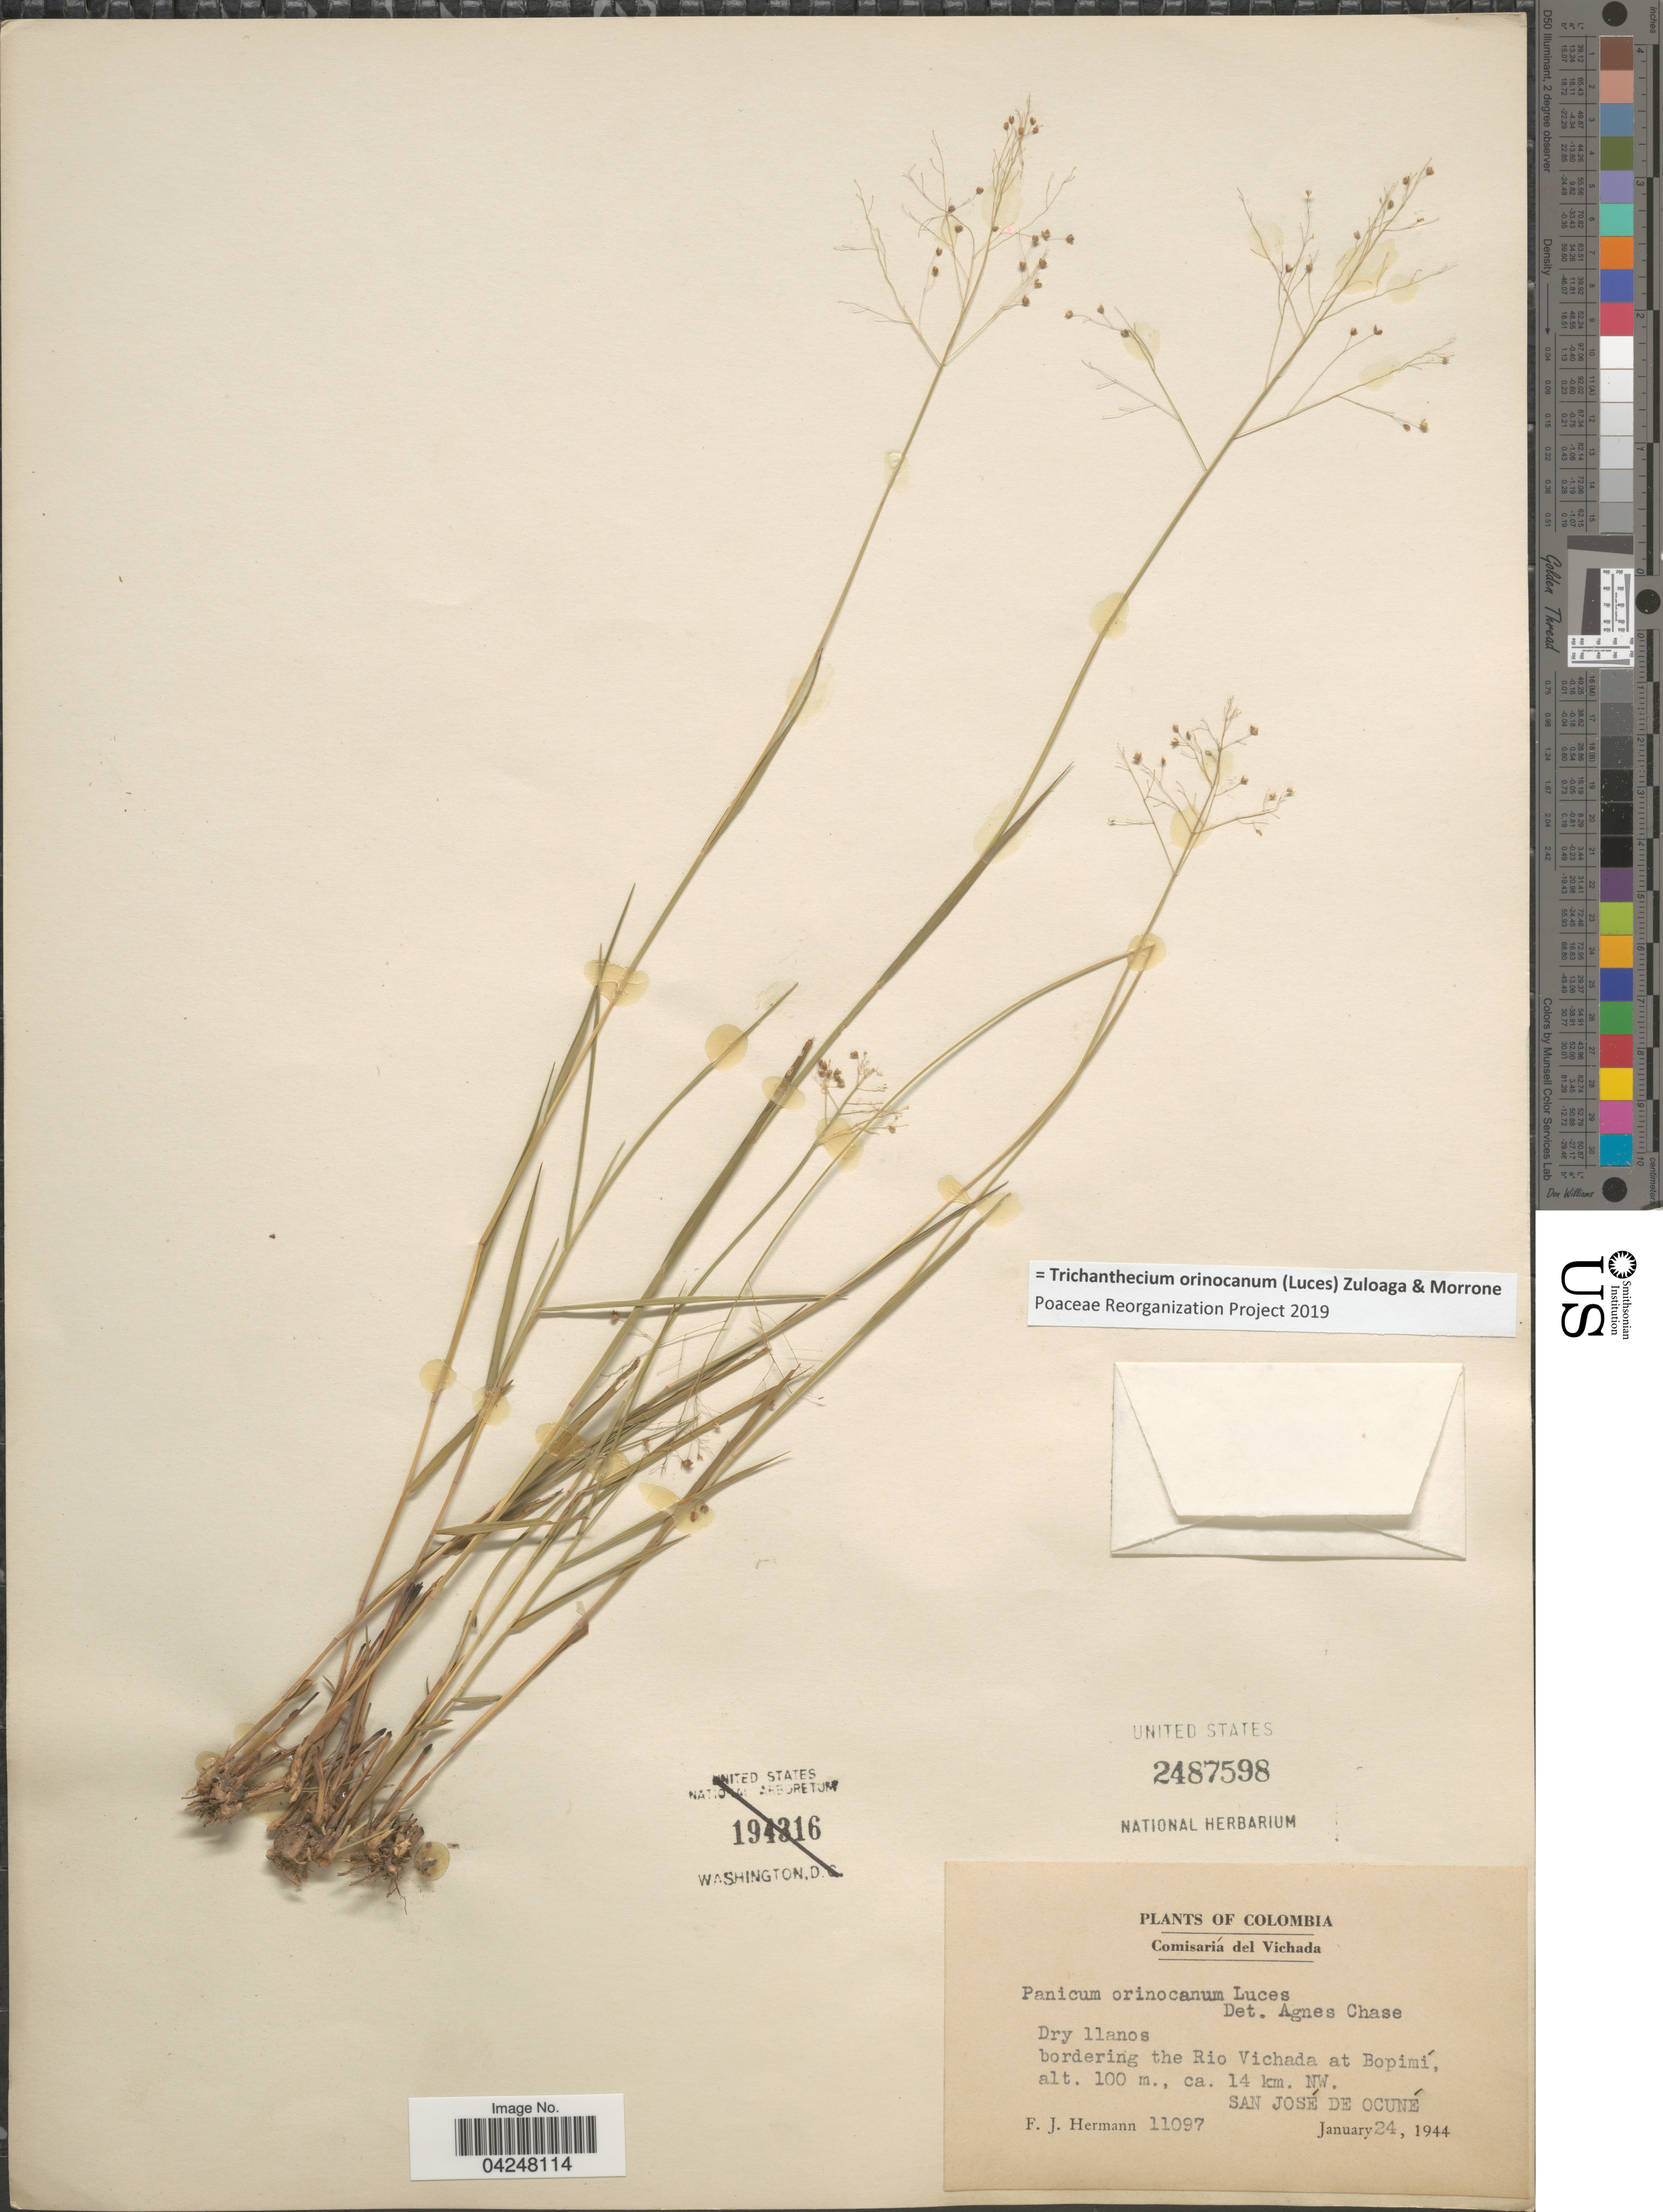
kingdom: Plantae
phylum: Tracheophyta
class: Liliopsida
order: Poales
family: Poaceae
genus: Trichanthecium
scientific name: Trichanthecium orinocanum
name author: (Luces) Zuloaga & Morrone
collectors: F. J. Hermann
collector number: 11097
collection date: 1944-01-24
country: Colombia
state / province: Vichada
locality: Comisaría del Vichada. Dry llanos bordering the Rio Vichada at Bopimi, ca. 14 km. NW. San José De Ocuné.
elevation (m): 100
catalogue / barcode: US 2487598